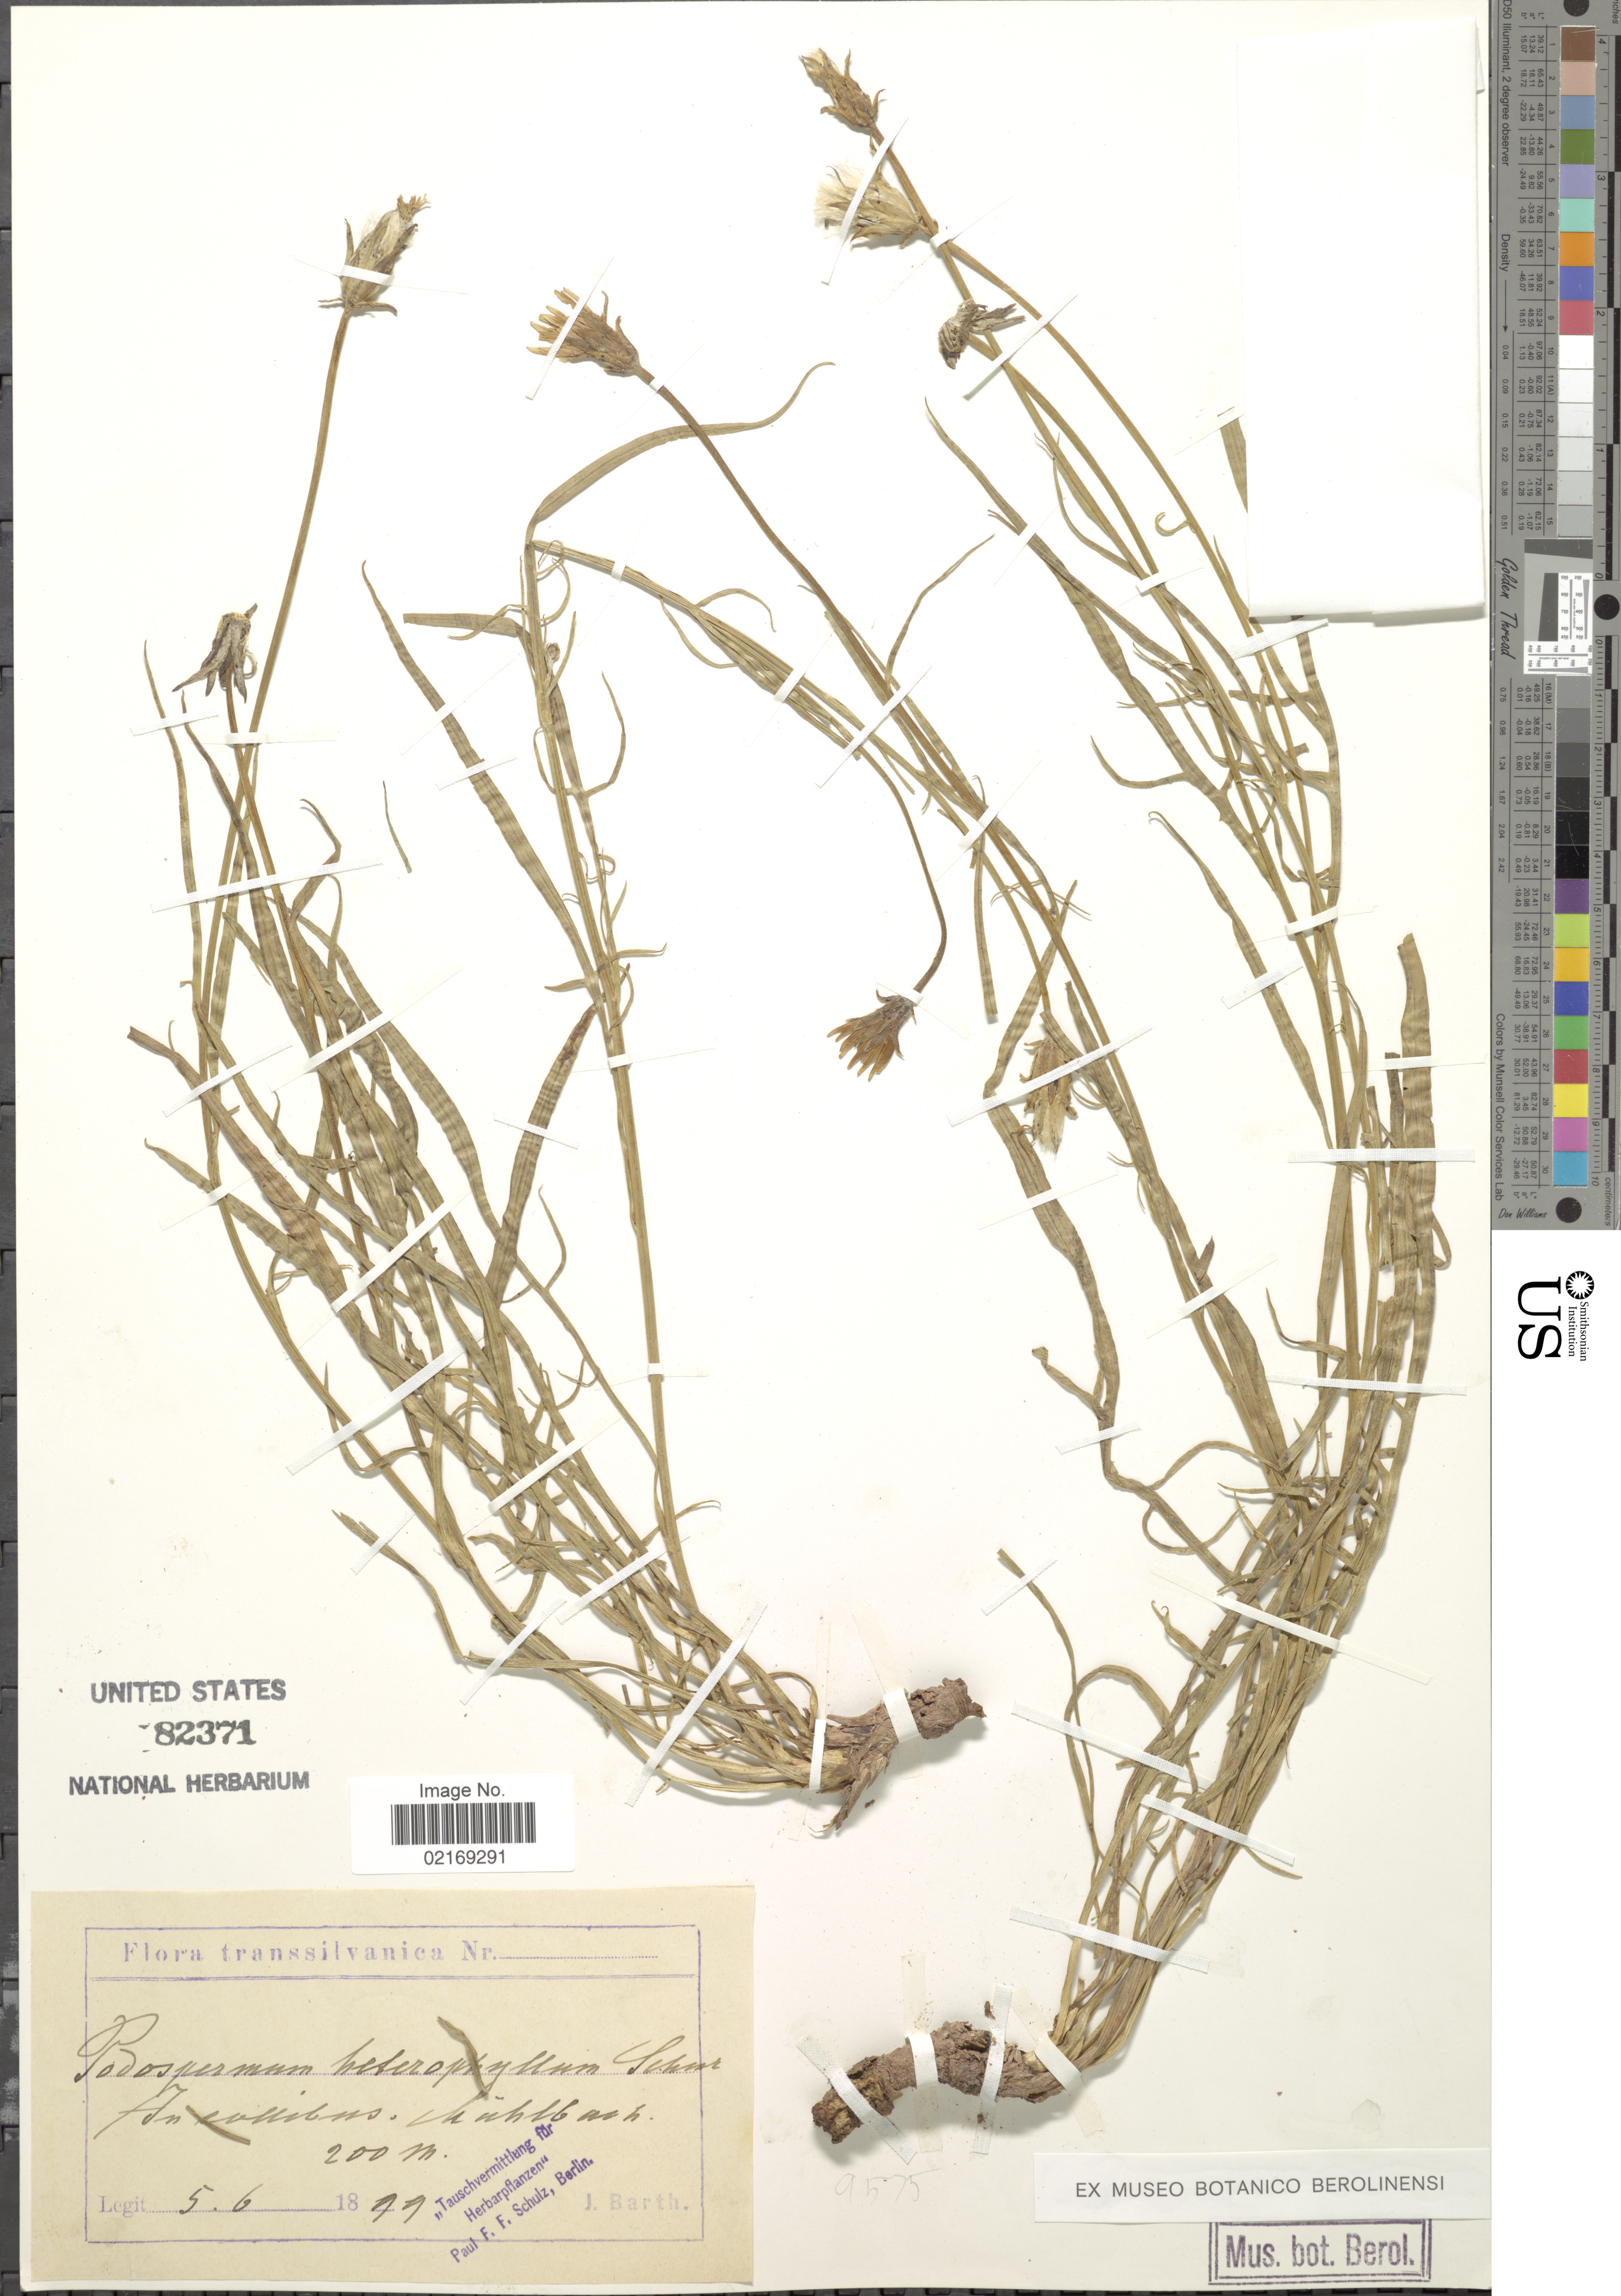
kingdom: Plantae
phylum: Tracheophyta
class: Magnoliopsida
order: Asterales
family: Asteraceae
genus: Podospermum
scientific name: Podospermum canum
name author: C.A. Mey.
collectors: J. Barth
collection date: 1899-06-05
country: Romania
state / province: Alba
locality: in collibus Chuhlbach. [interpreted]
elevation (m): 200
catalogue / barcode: US 82371